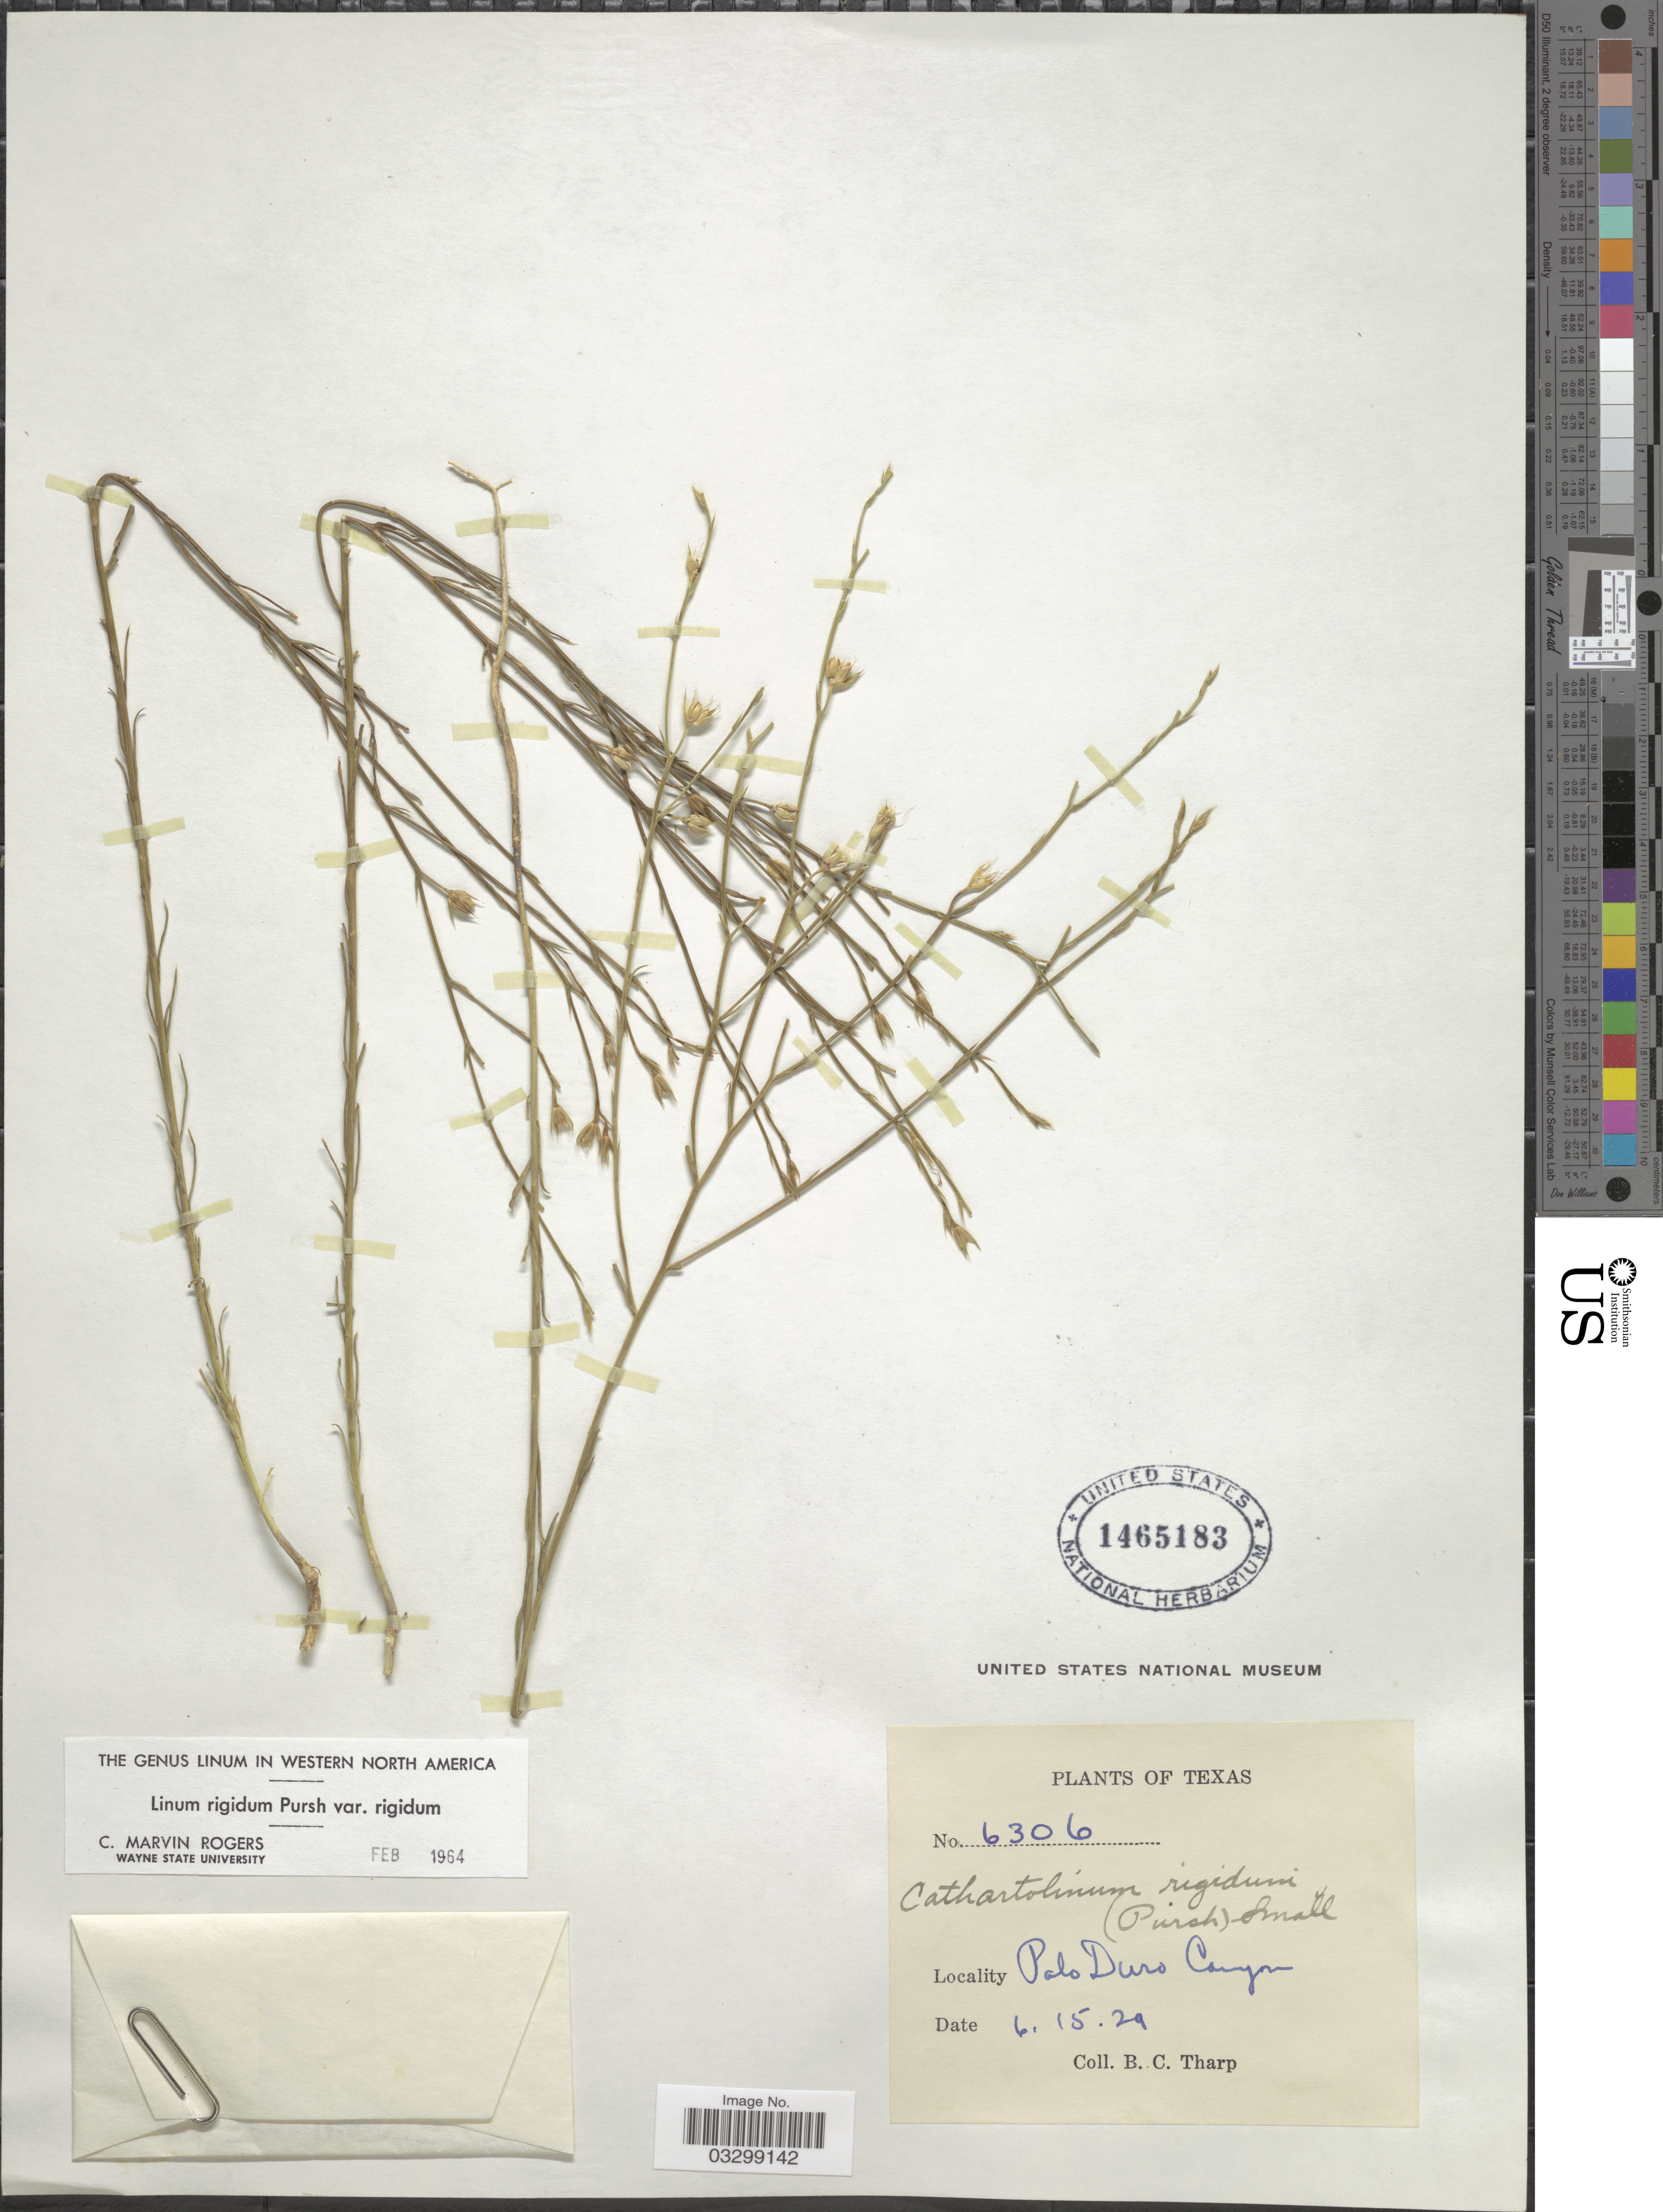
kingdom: Plantae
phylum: Tracheophyta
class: Magnoliopsida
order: Malpighiales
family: Linaceae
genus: Linum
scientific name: Linum rigidum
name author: Pursh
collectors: B. C. Tharp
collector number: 6306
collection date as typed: Transcribed d/m/y: 15/6/29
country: United States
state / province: Texas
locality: Palo Duro Canyon.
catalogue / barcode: US 1465183